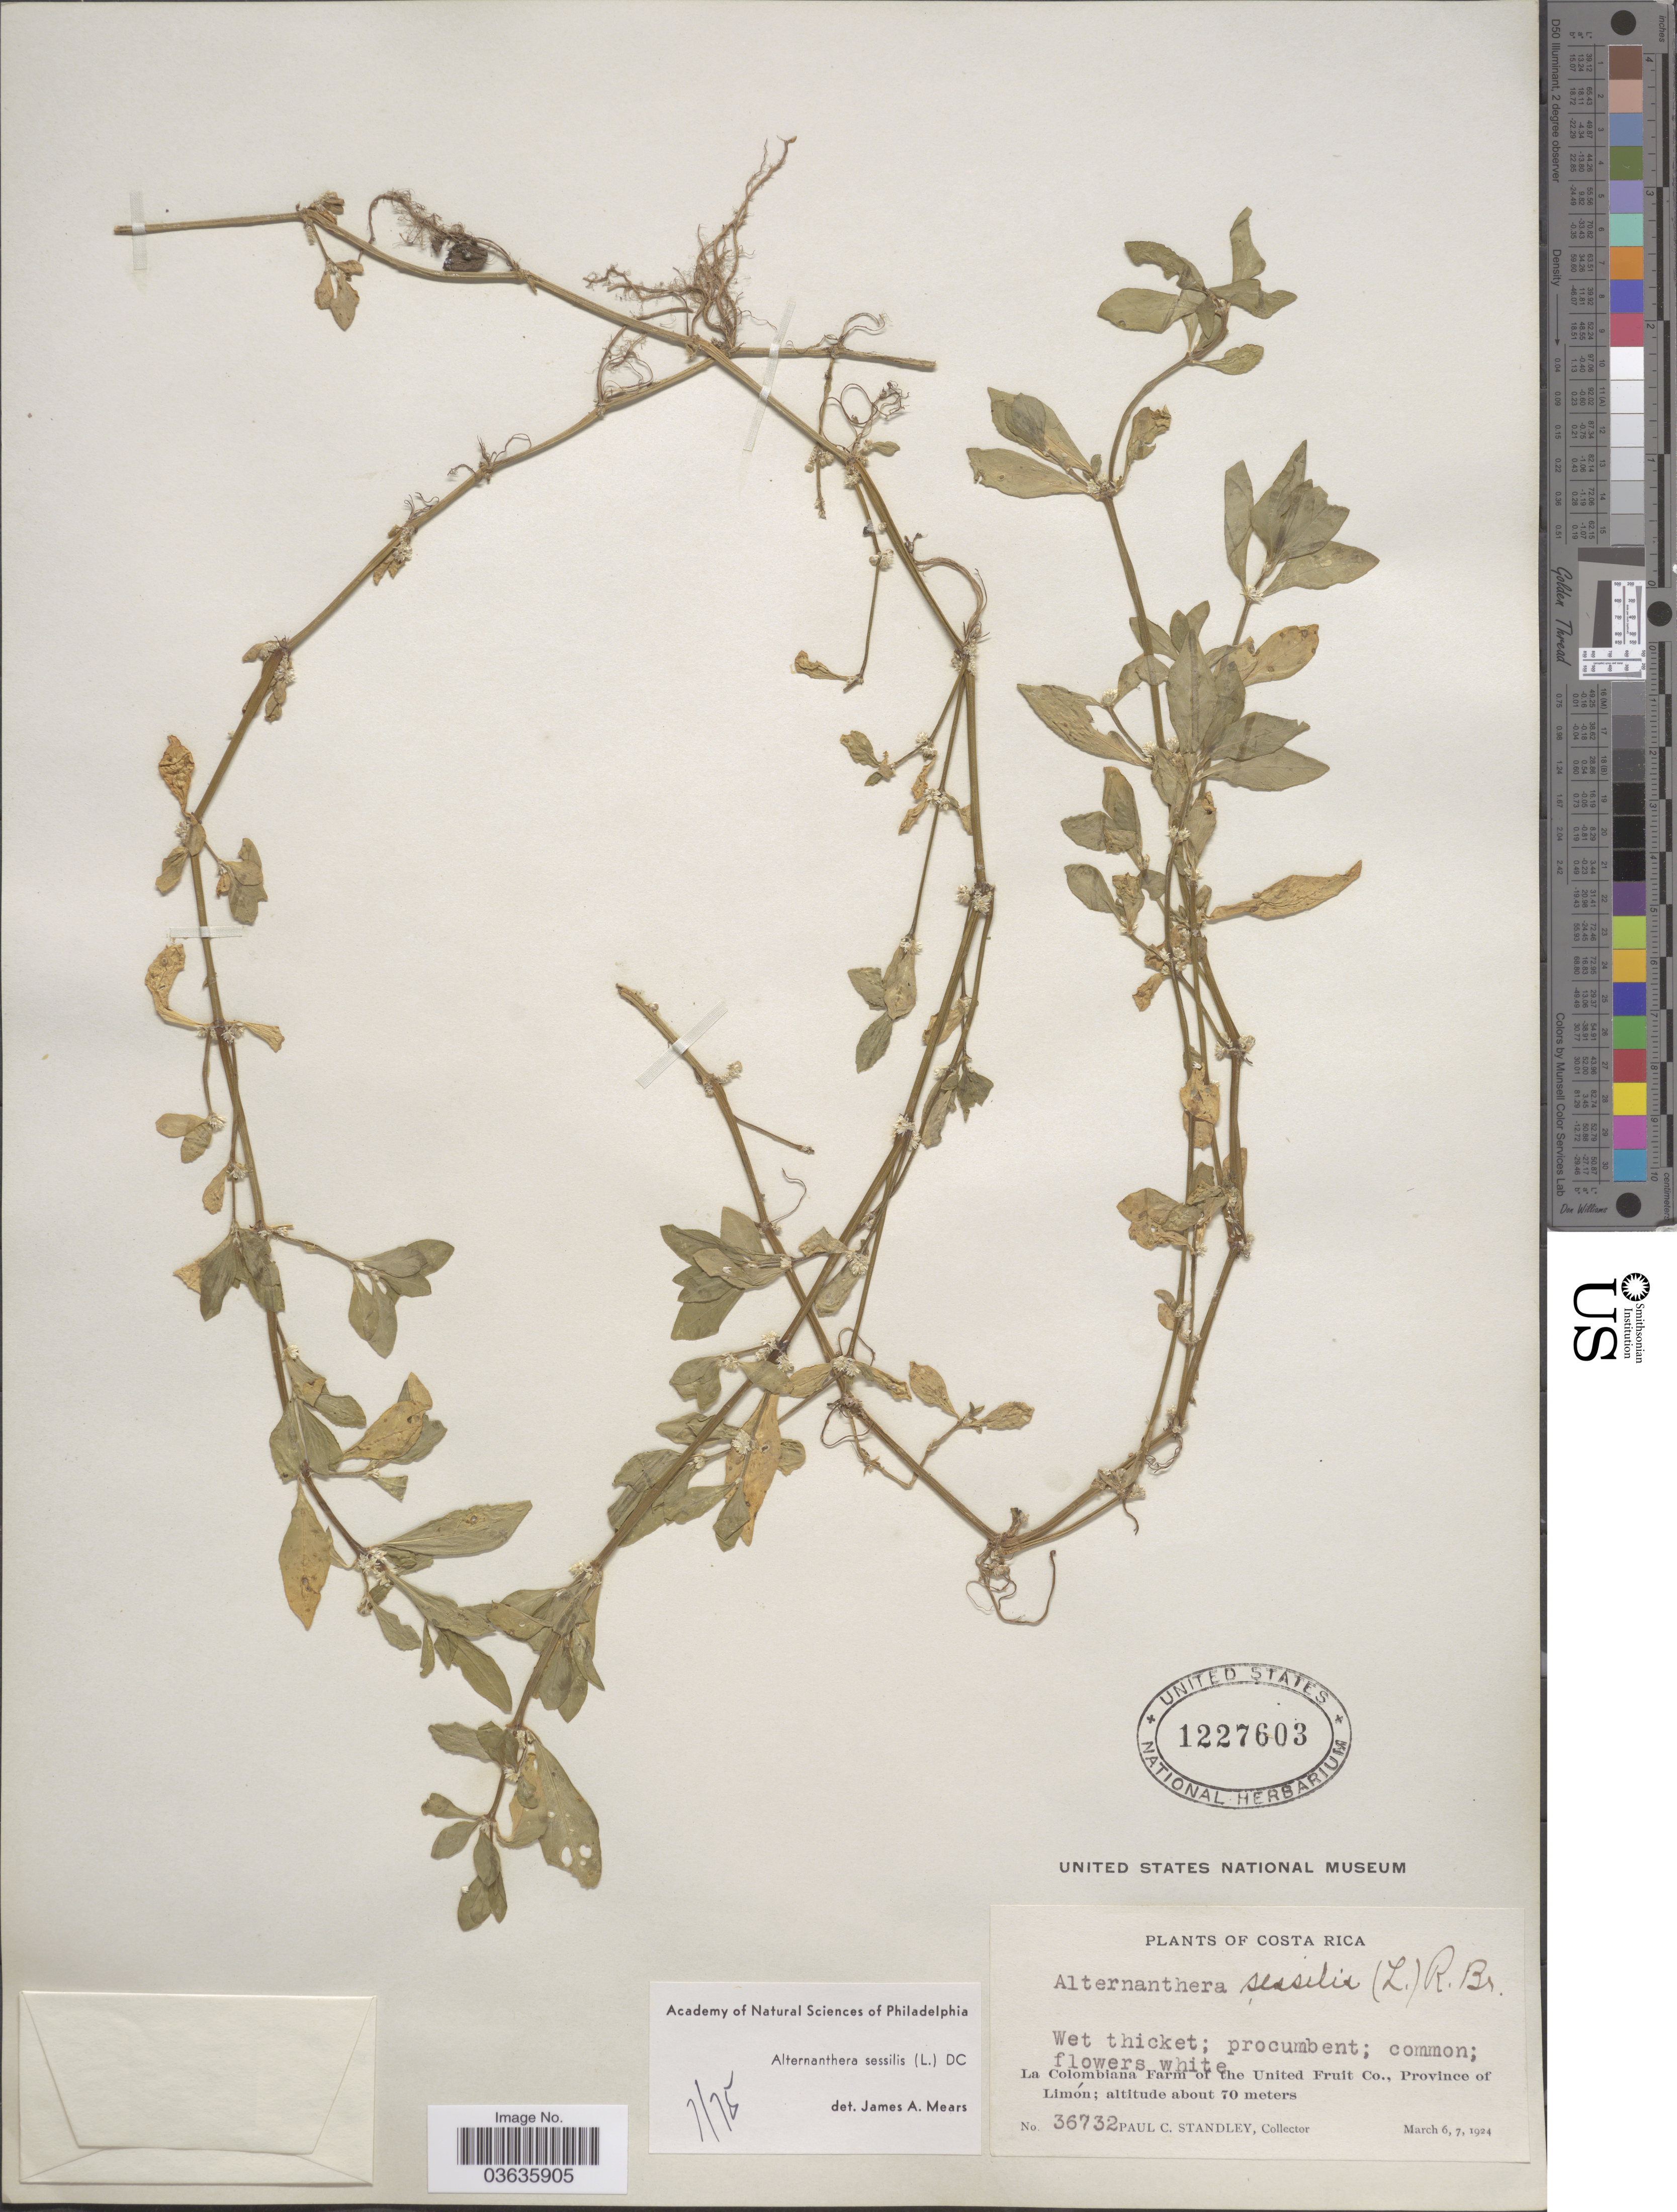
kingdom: Plantae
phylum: Tracheophyta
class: Magnoliopsida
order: Caryophyllales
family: Amaranthaceae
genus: Alternanthera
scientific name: Alternanthera sessilis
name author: (L.) DC.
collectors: P. C. Standley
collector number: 36732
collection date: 1924-03-06/1924-03-07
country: Costa Rica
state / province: Limón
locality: La Colombiana Farm of the United Fruit Co.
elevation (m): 70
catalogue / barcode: US 1227603